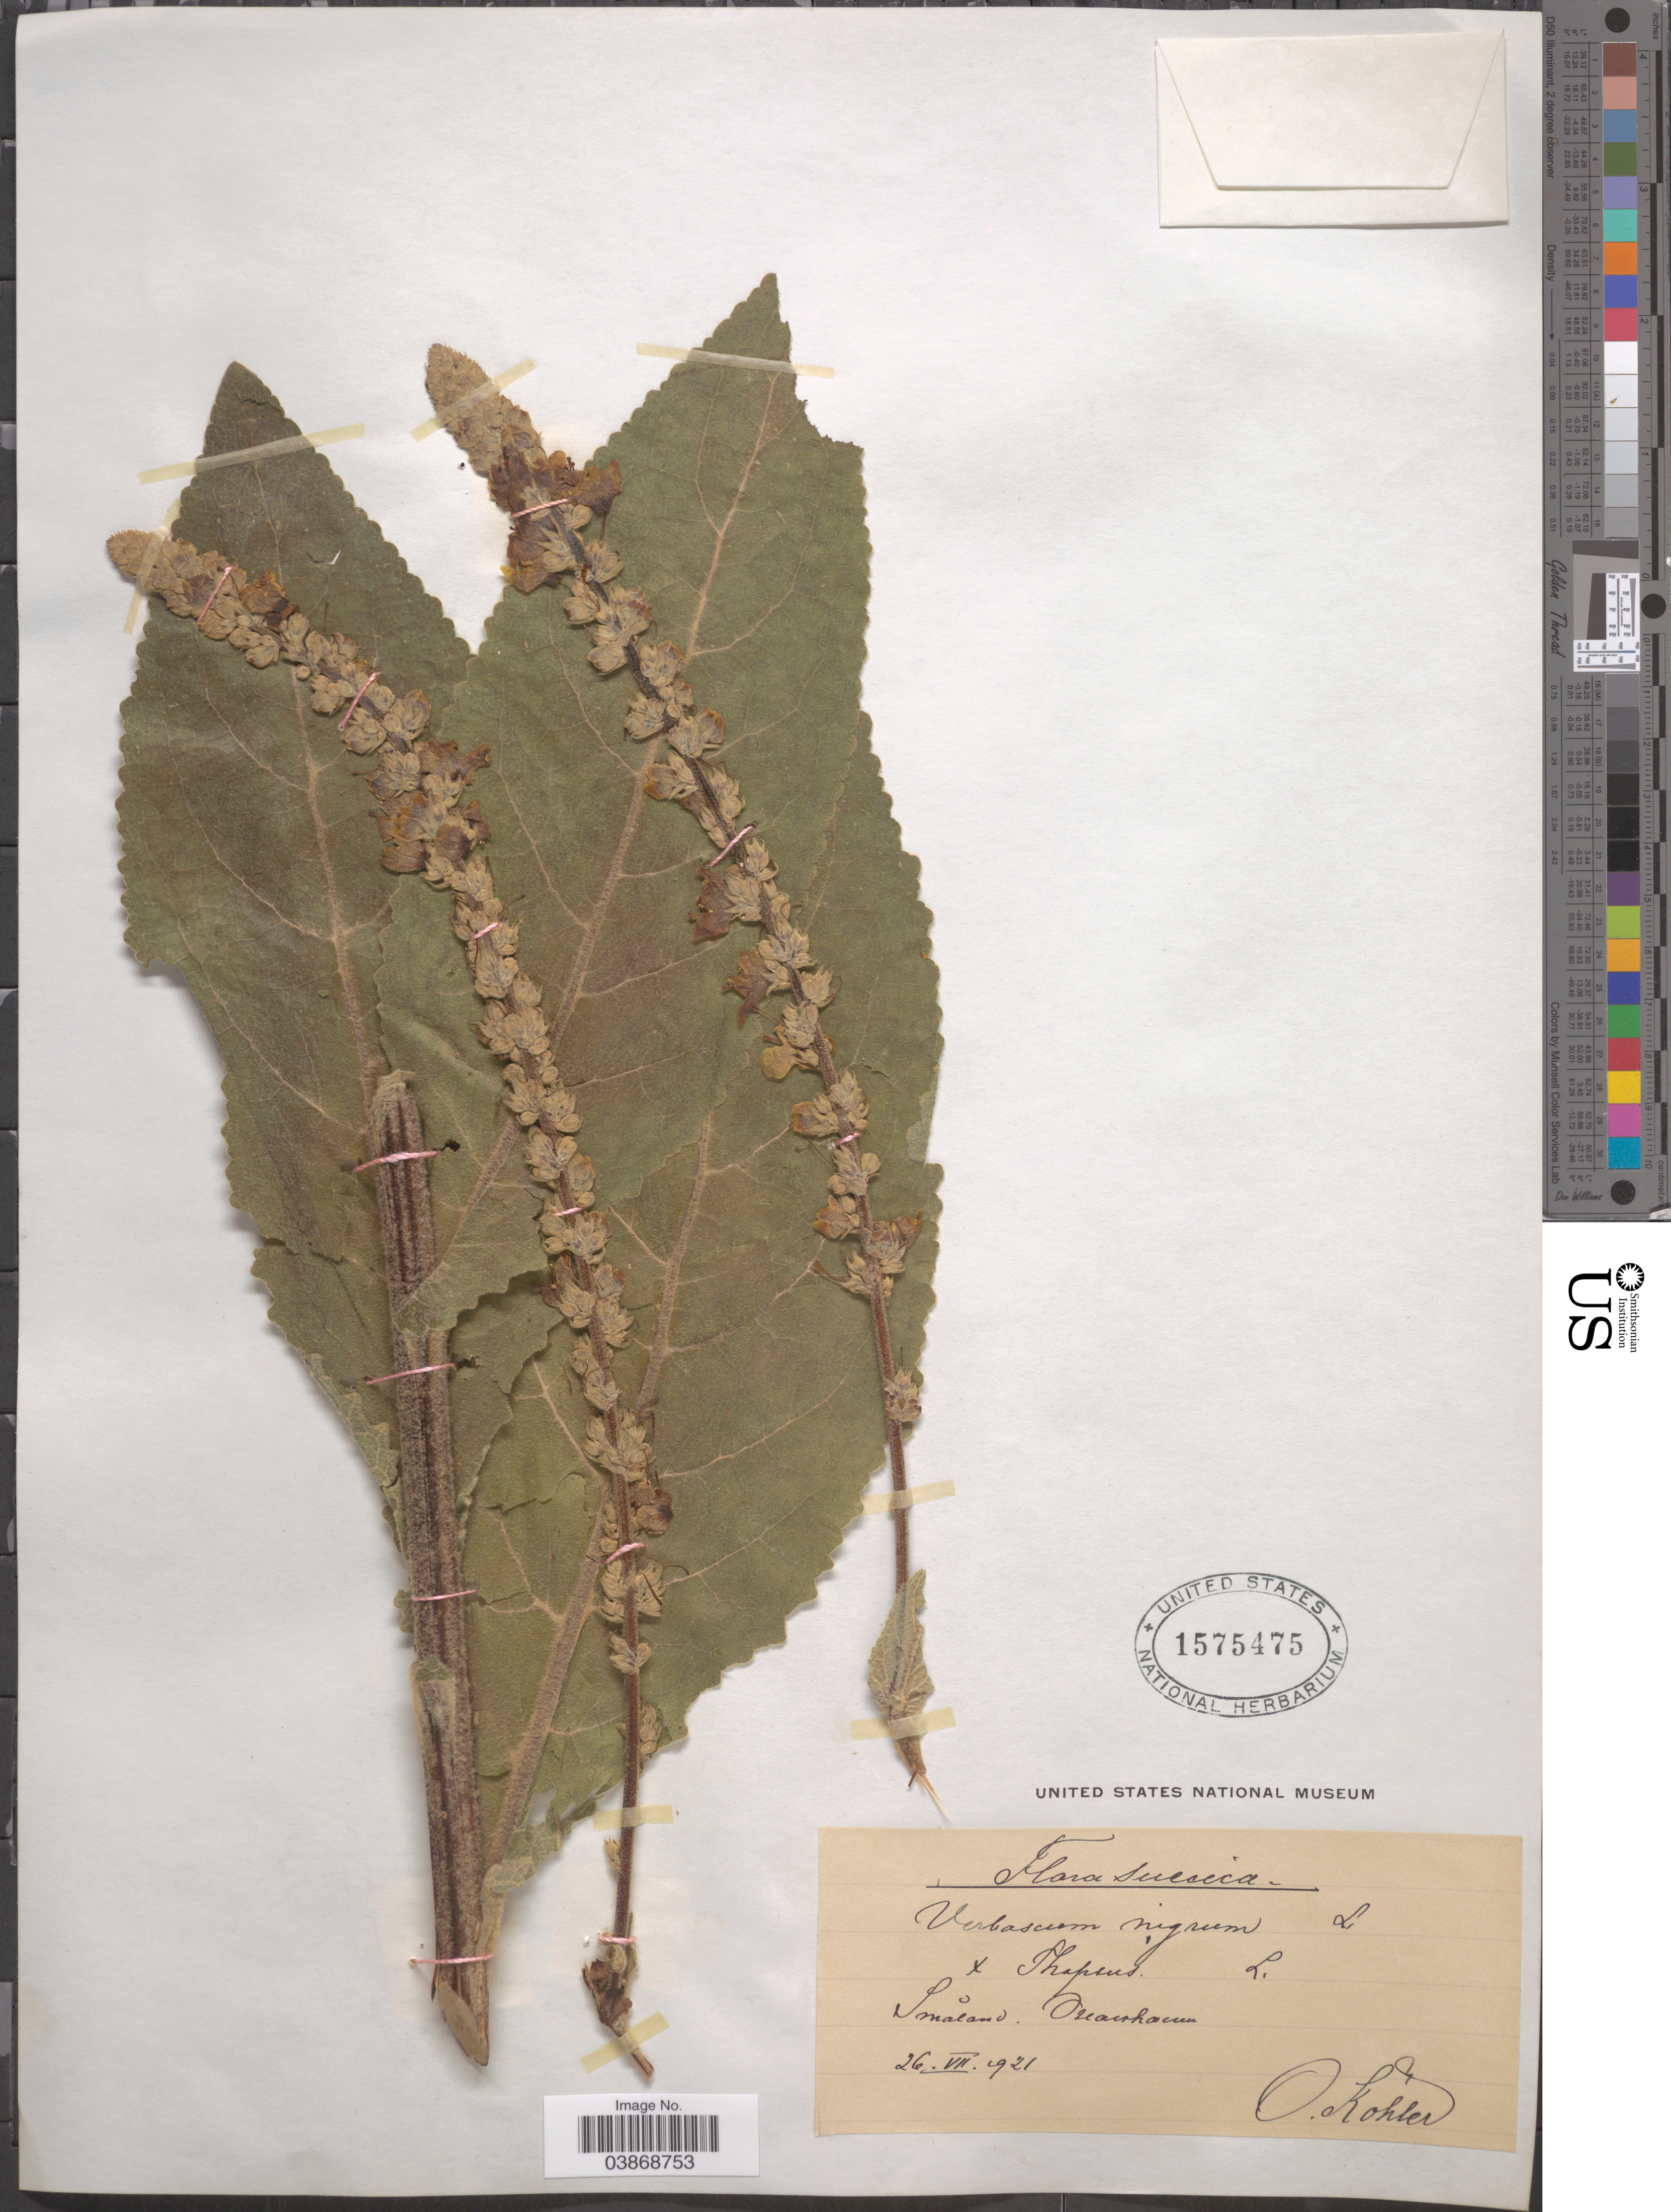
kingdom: Plantae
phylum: Tracheophyta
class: Magnoliopsida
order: Lamiales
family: Scrophulariaceae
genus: Verbascum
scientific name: Verbascum nigrum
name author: L.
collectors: O. Köhler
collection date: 1921-07-26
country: Sweden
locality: Smaland, Oskarshamn.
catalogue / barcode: US 1575475